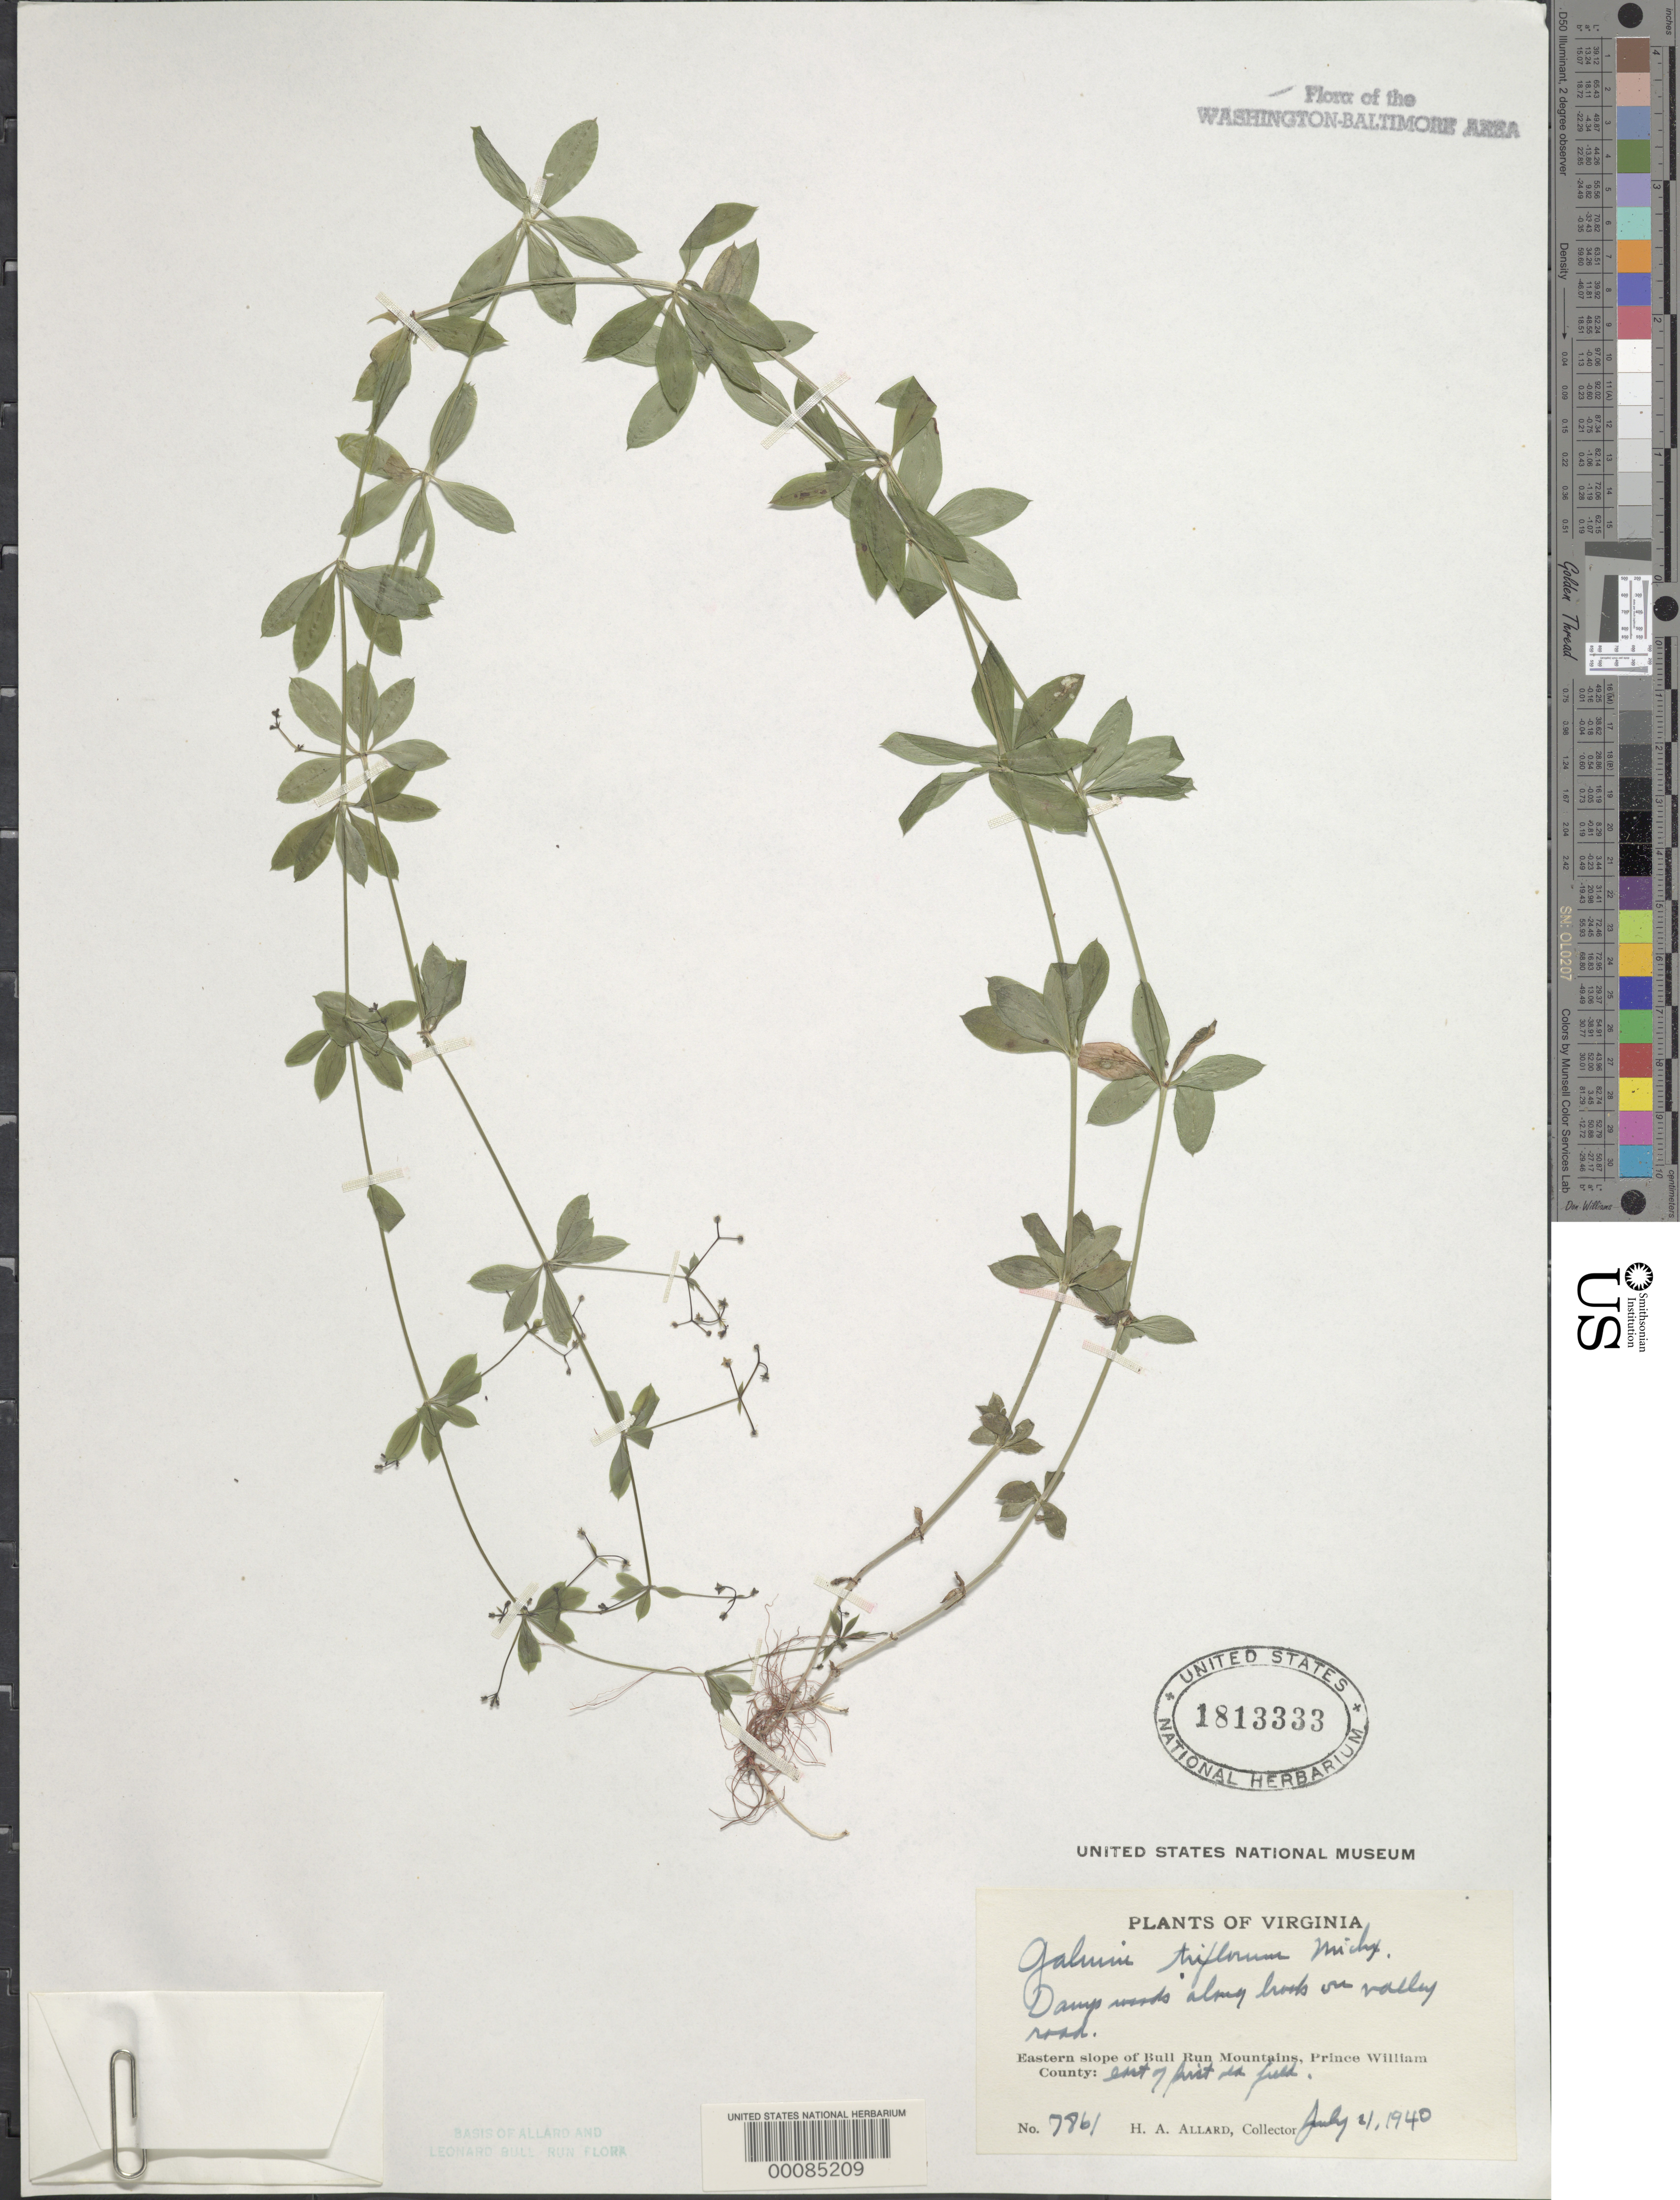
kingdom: Plantae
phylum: Tracheophyta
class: Magnoliopsida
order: Gentianales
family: Rubiaceae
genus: Galium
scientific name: Galium triflorum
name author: Michx.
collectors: H. A. Allard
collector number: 7861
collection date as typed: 21 Jul 1940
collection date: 1940-07-21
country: United States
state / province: Virginia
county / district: Prince William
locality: East slope of Bull Run Mts.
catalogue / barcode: US 1813333